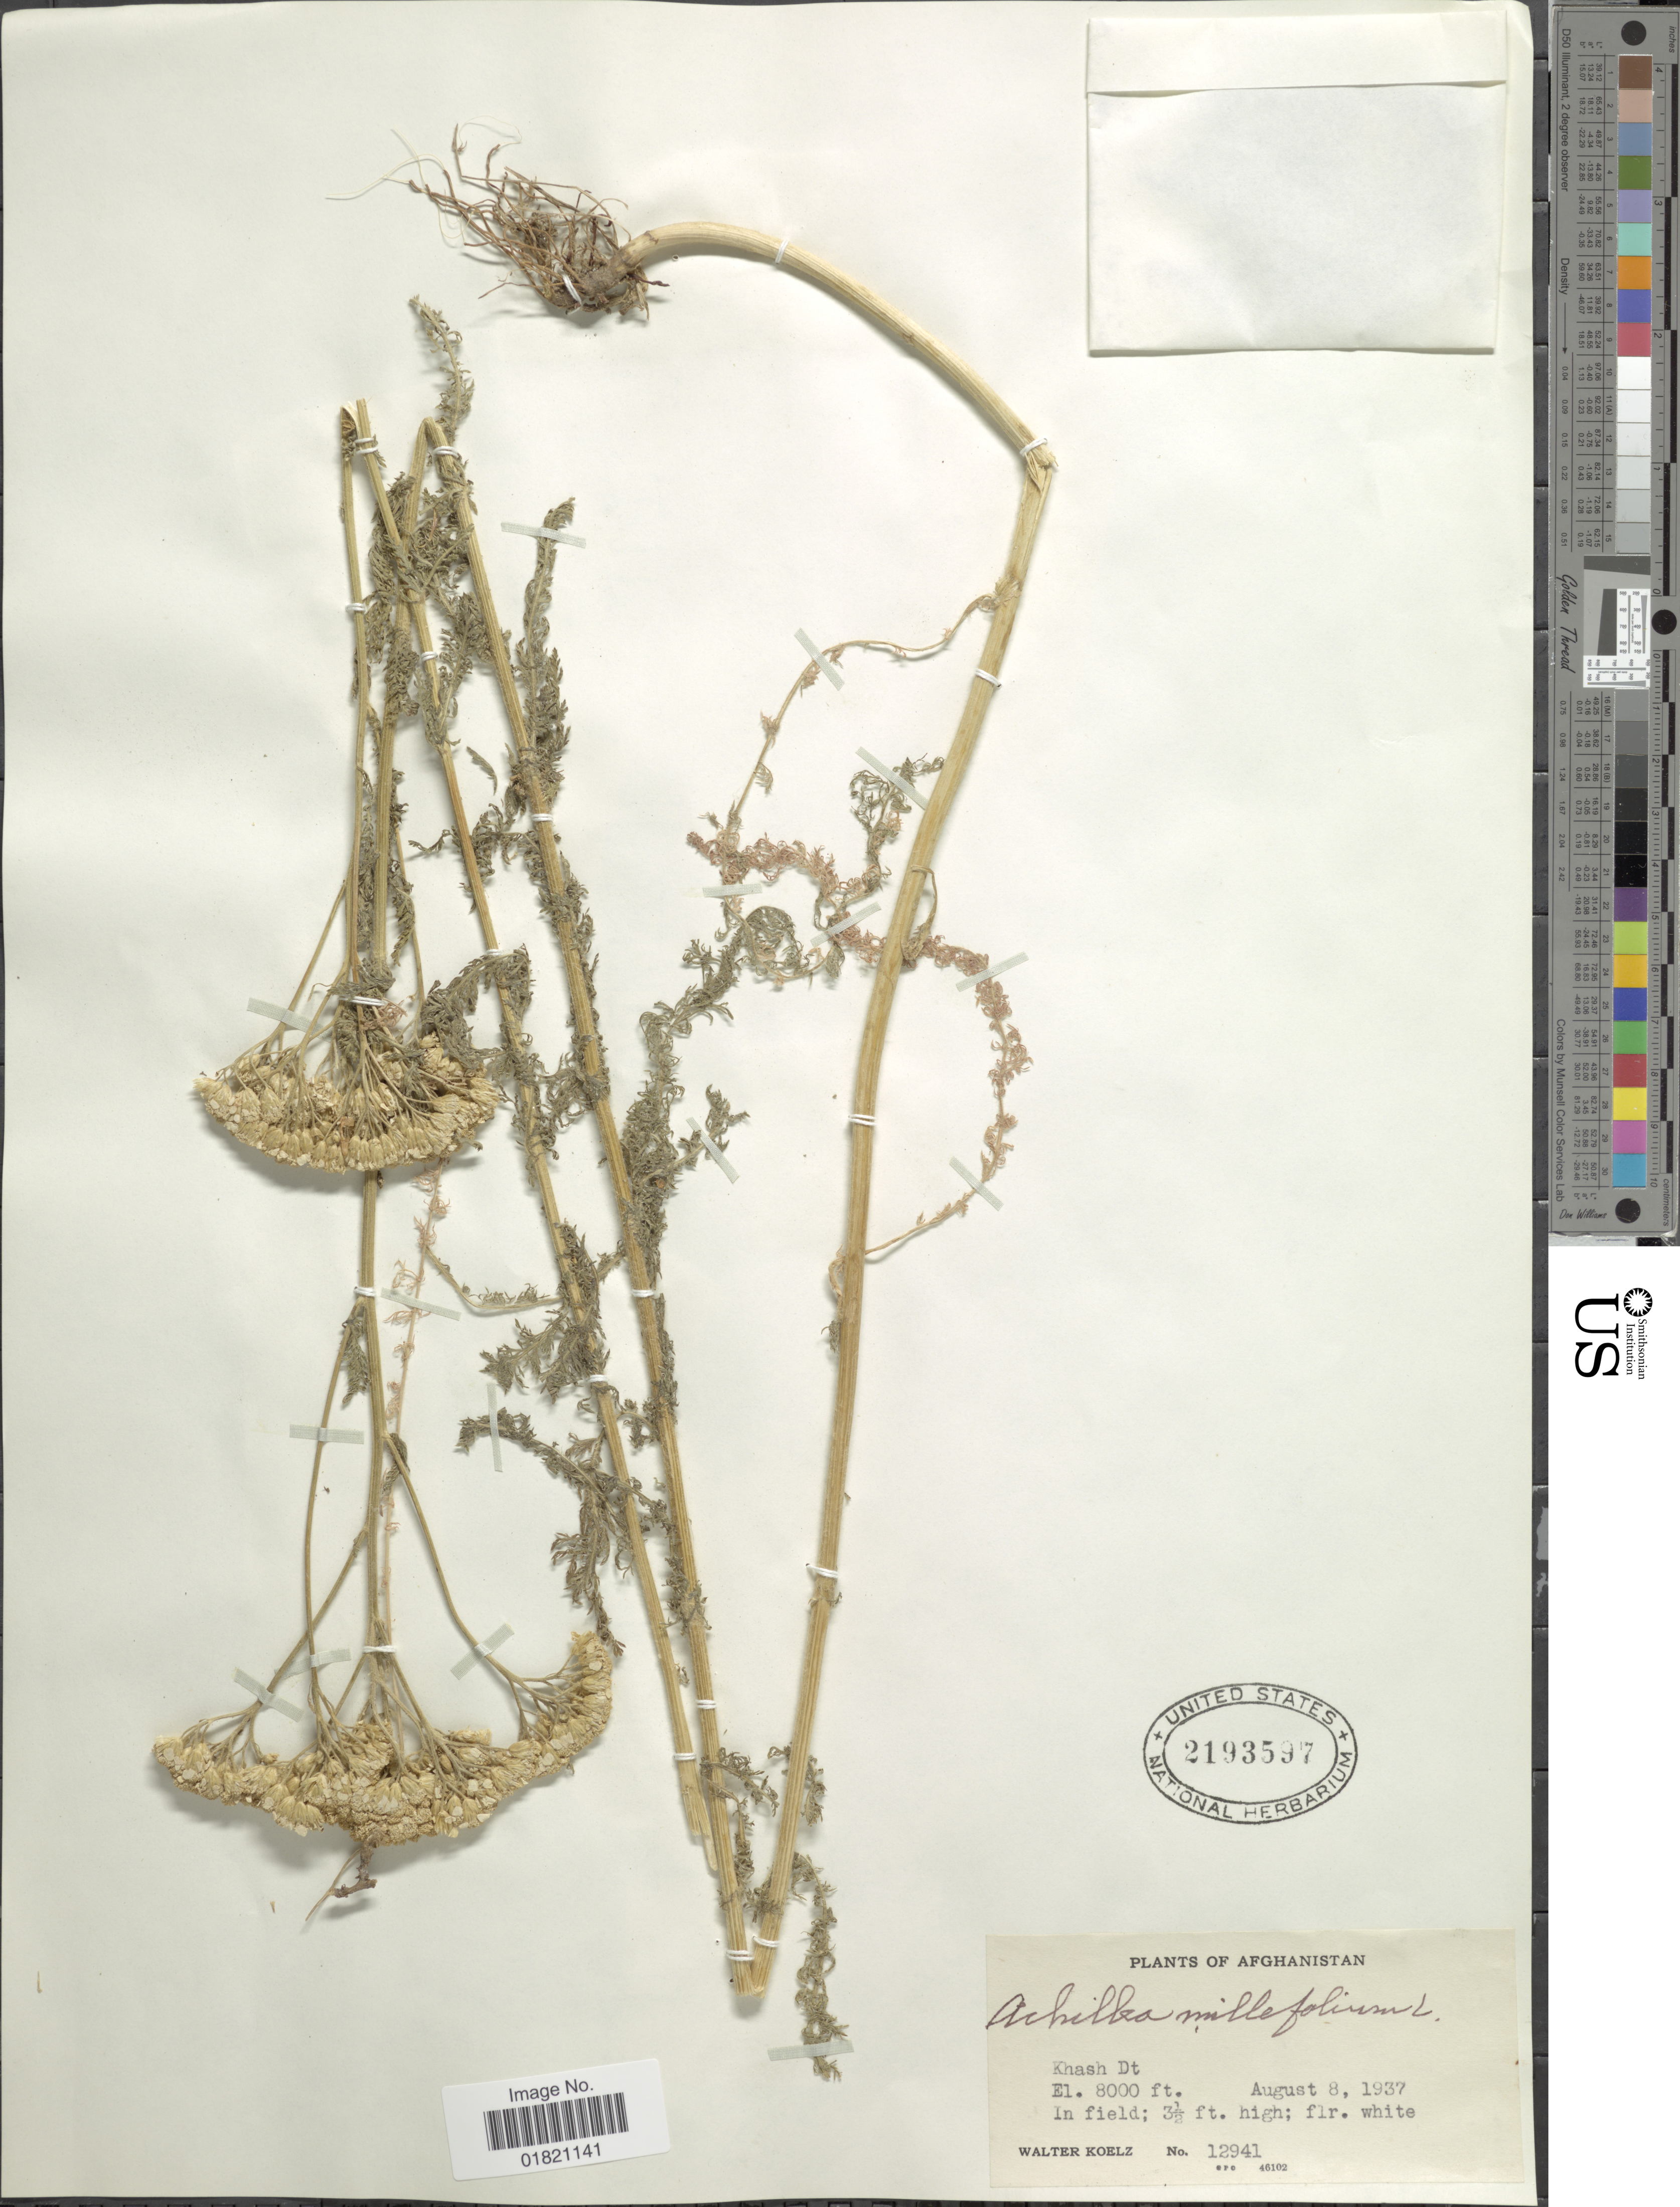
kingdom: Plantae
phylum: Tracheophyta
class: Magnoliopsida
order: Asterales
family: Asteraceae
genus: Achillea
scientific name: Achillea millefolium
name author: L.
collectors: W. N. Koelz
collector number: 12941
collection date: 1937-08-08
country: Afghanistan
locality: Khash Dt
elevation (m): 2438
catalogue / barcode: US 2193597